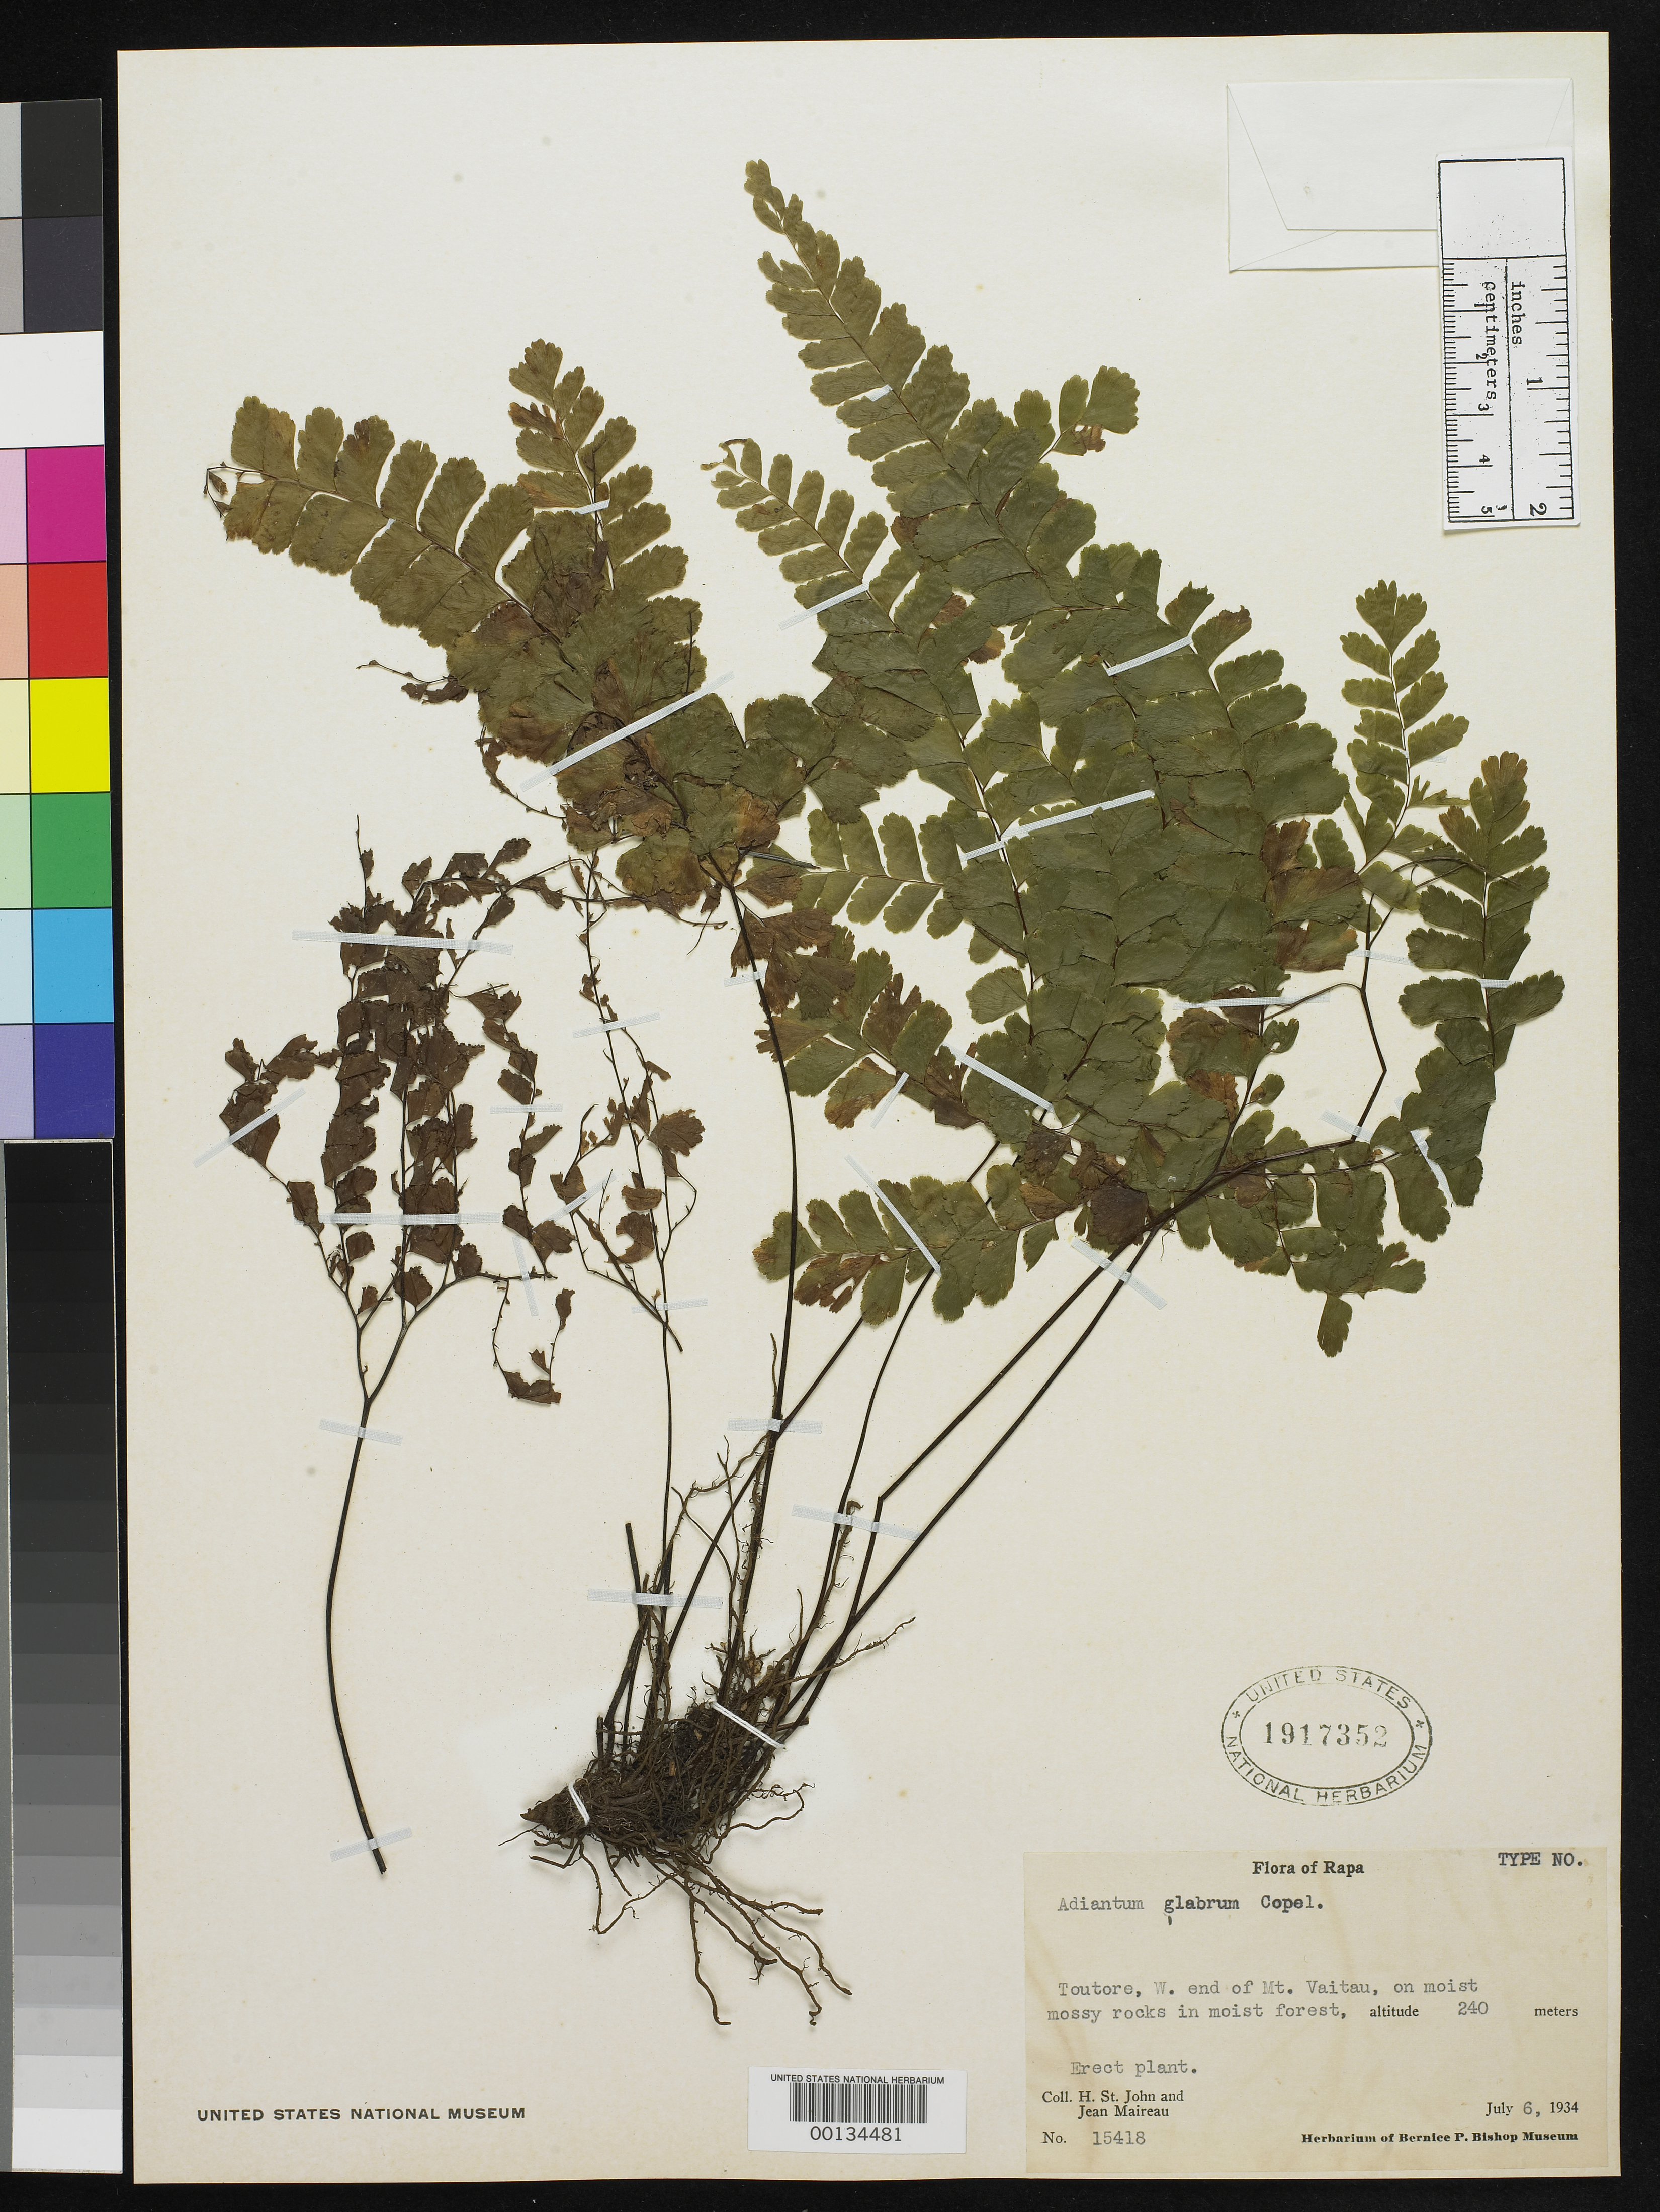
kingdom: Plantae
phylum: Tracheophyta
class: Polypodiopsida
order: Polypodiales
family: Pteridaceae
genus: Adiantum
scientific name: Adiantum glabrum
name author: Copel.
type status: Isotype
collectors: H. St. John & J. Maireau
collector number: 15418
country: French Polynesia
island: Rapa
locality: Rapa, Tubuai Islands.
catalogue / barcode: US 1917352